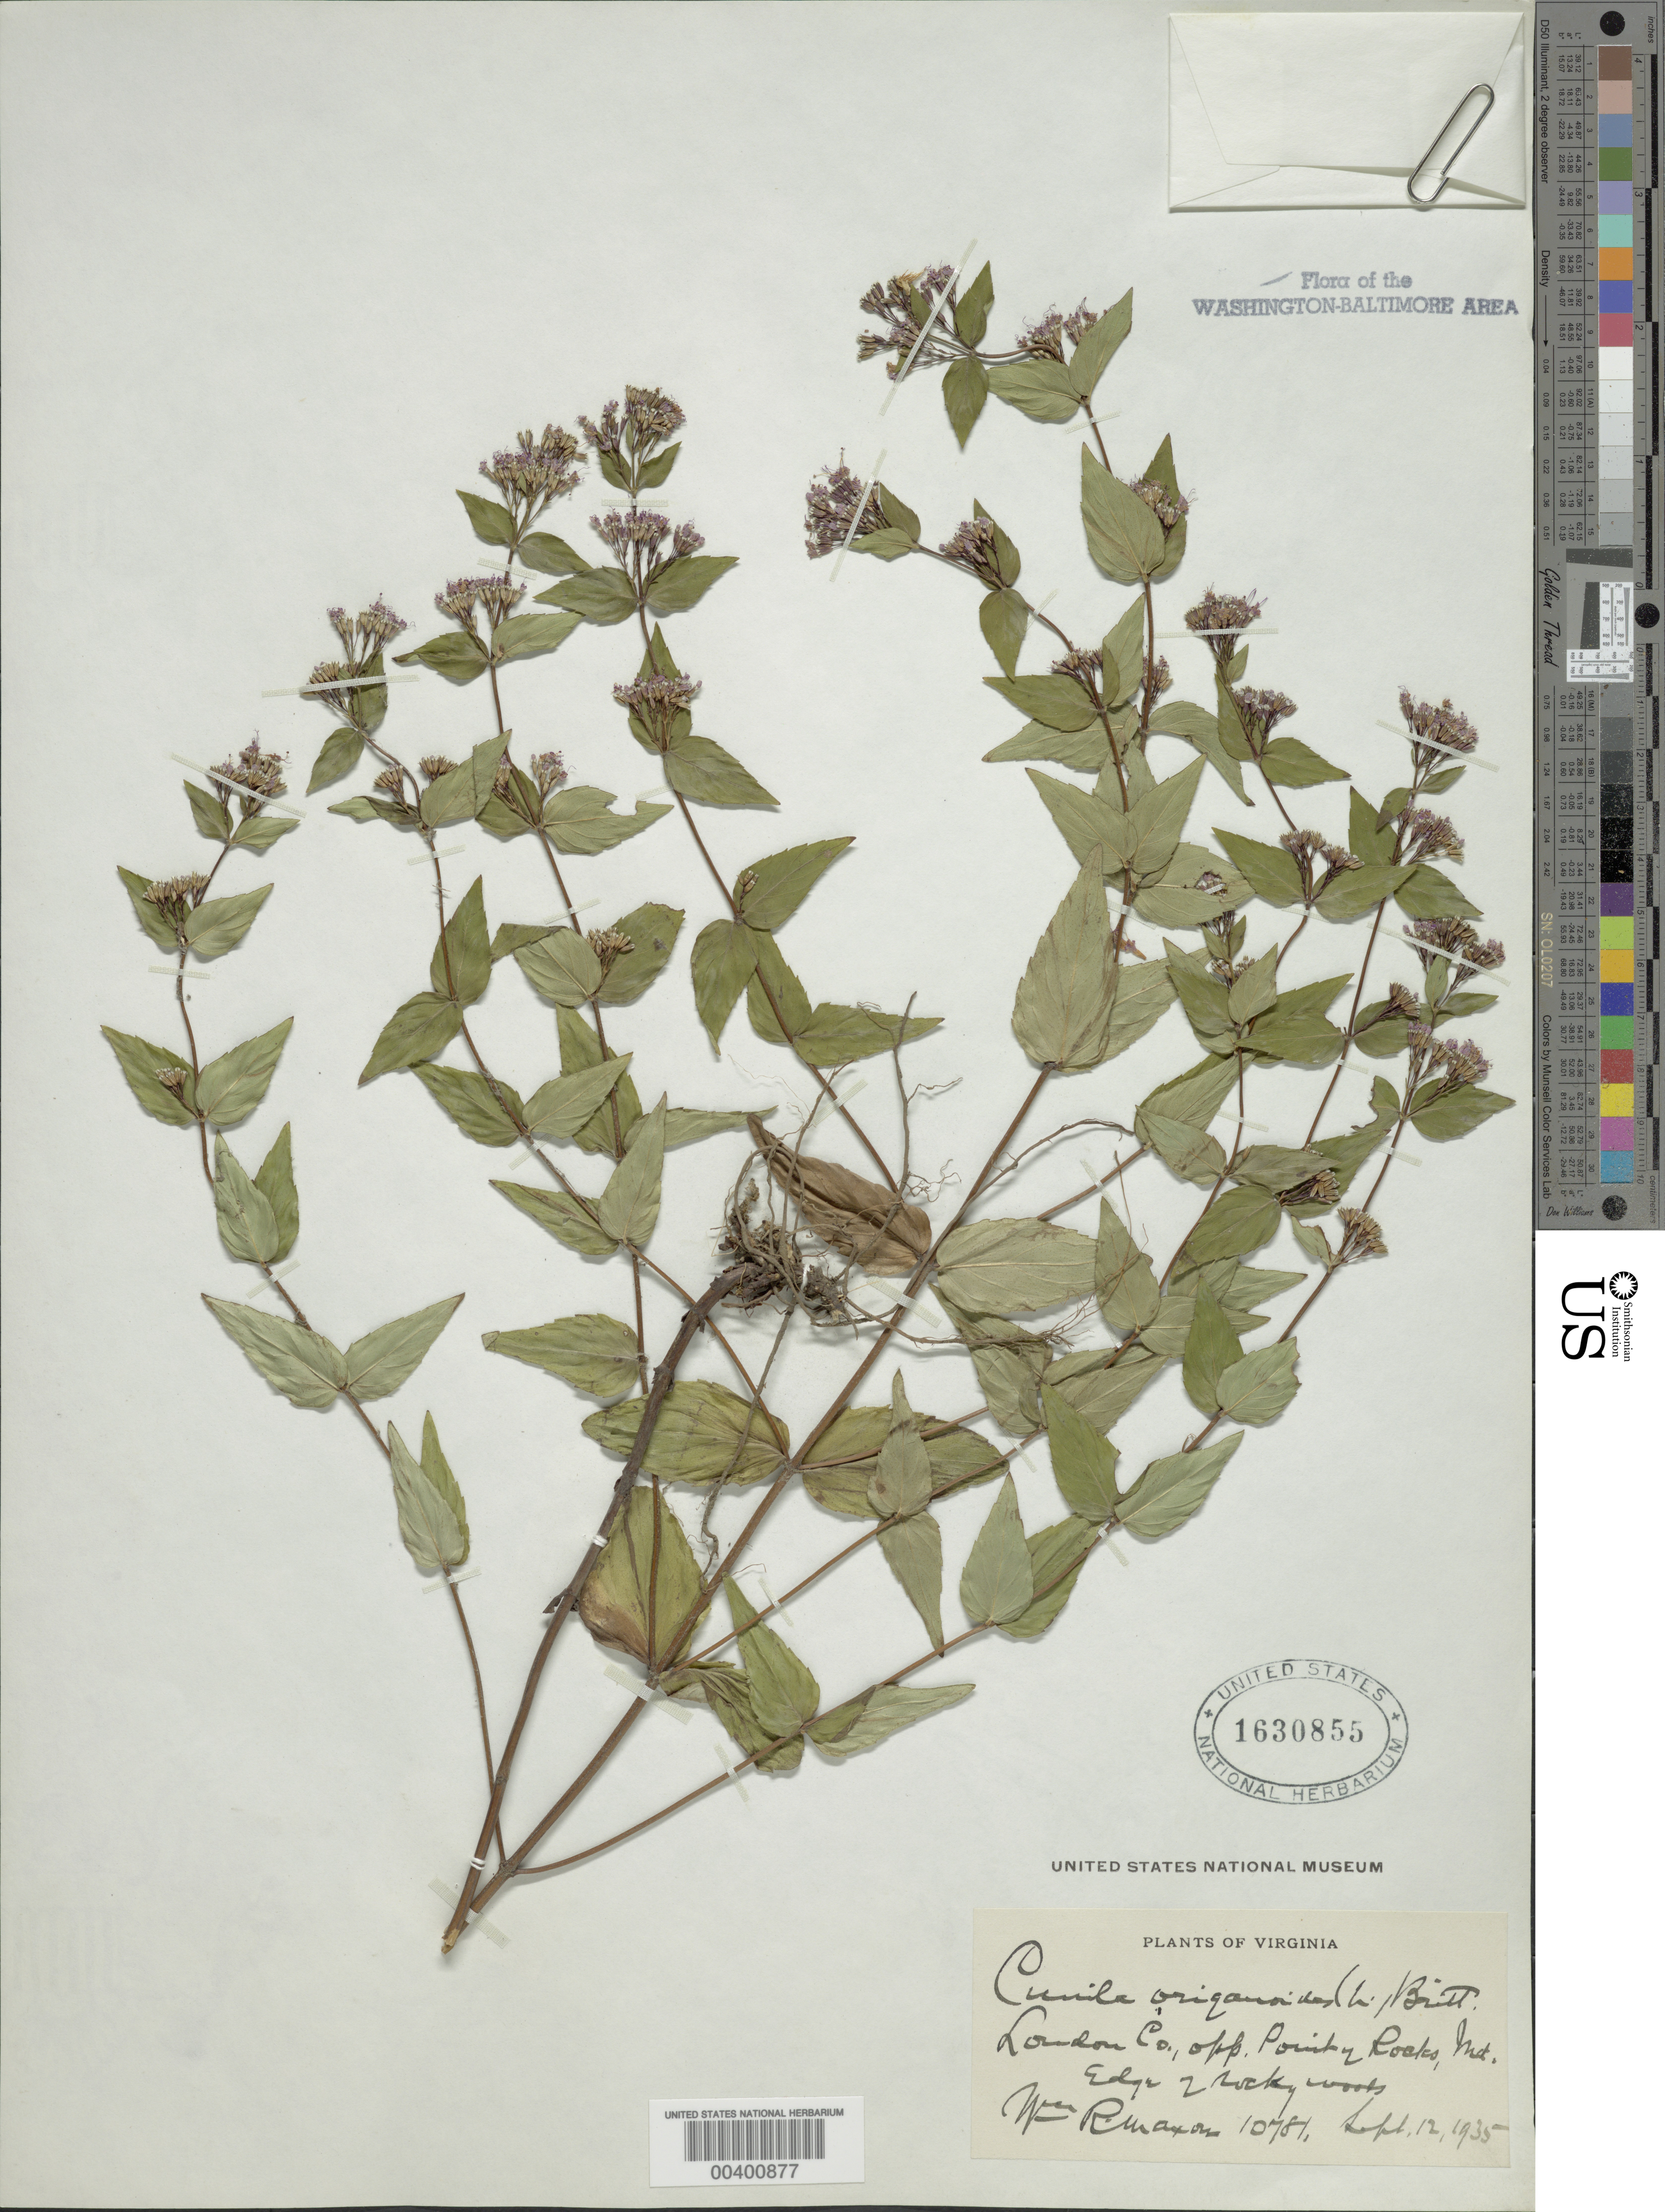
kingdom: Plantae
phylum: Tracheophyta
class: Magnoliopsida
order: Lamiales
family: Lamiaceae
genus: Cunila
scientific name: Cunila origanoides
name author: (L.) Britton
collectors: W. R. Maxon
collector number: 10781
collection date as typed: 12 Sep 1935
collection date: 1935-09-12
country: United States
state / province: Virginia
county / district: Loudoun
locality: opposite Point of Rocks C. and O. Canal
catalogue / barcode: US 1630855